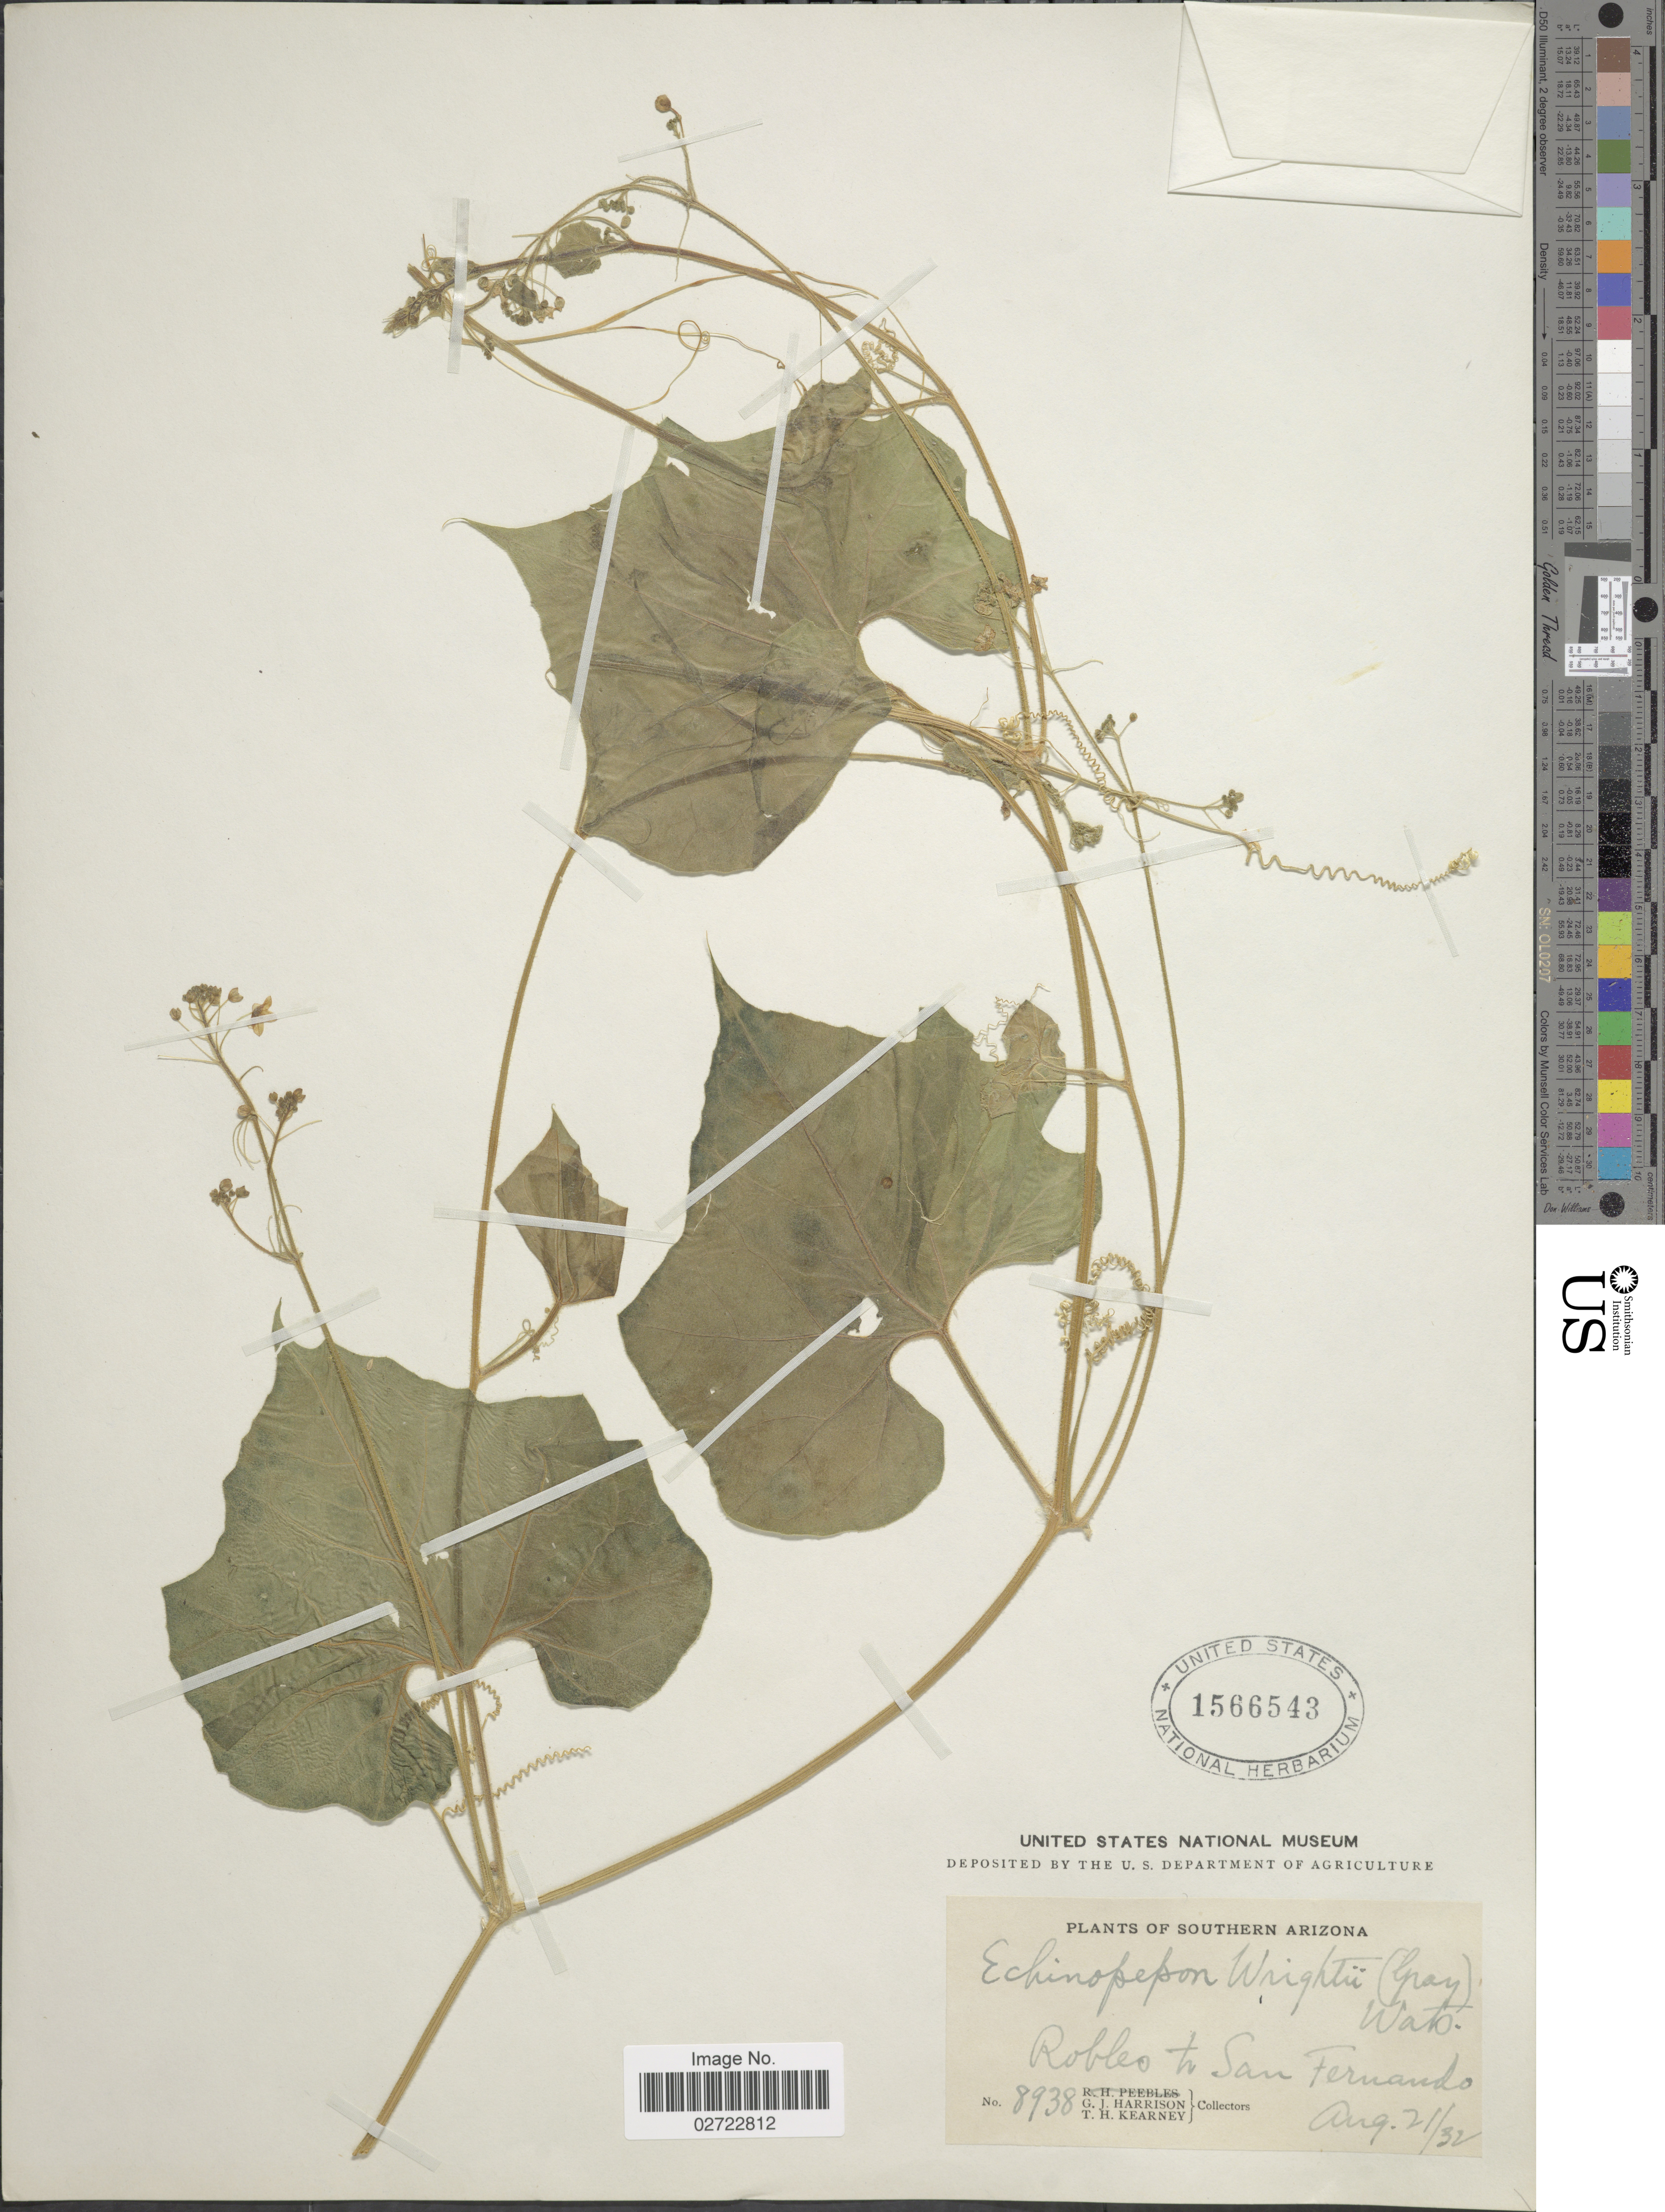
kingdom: Plantae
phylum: Tracheophyta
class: Magnoliopsida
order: Cucurbitales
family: Cucurbitaceae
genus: Echinopepon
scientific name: Echinopepon wrightii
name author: (A. Gray) S. Watson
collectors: G. J. Harrison & T. H. Kearney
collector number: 8938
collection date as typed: Transcribed d/m/y: 21/8/32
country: United States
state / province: Arizona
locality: Southern Arizona. Roble to San Fernando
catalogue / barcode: US 1566543